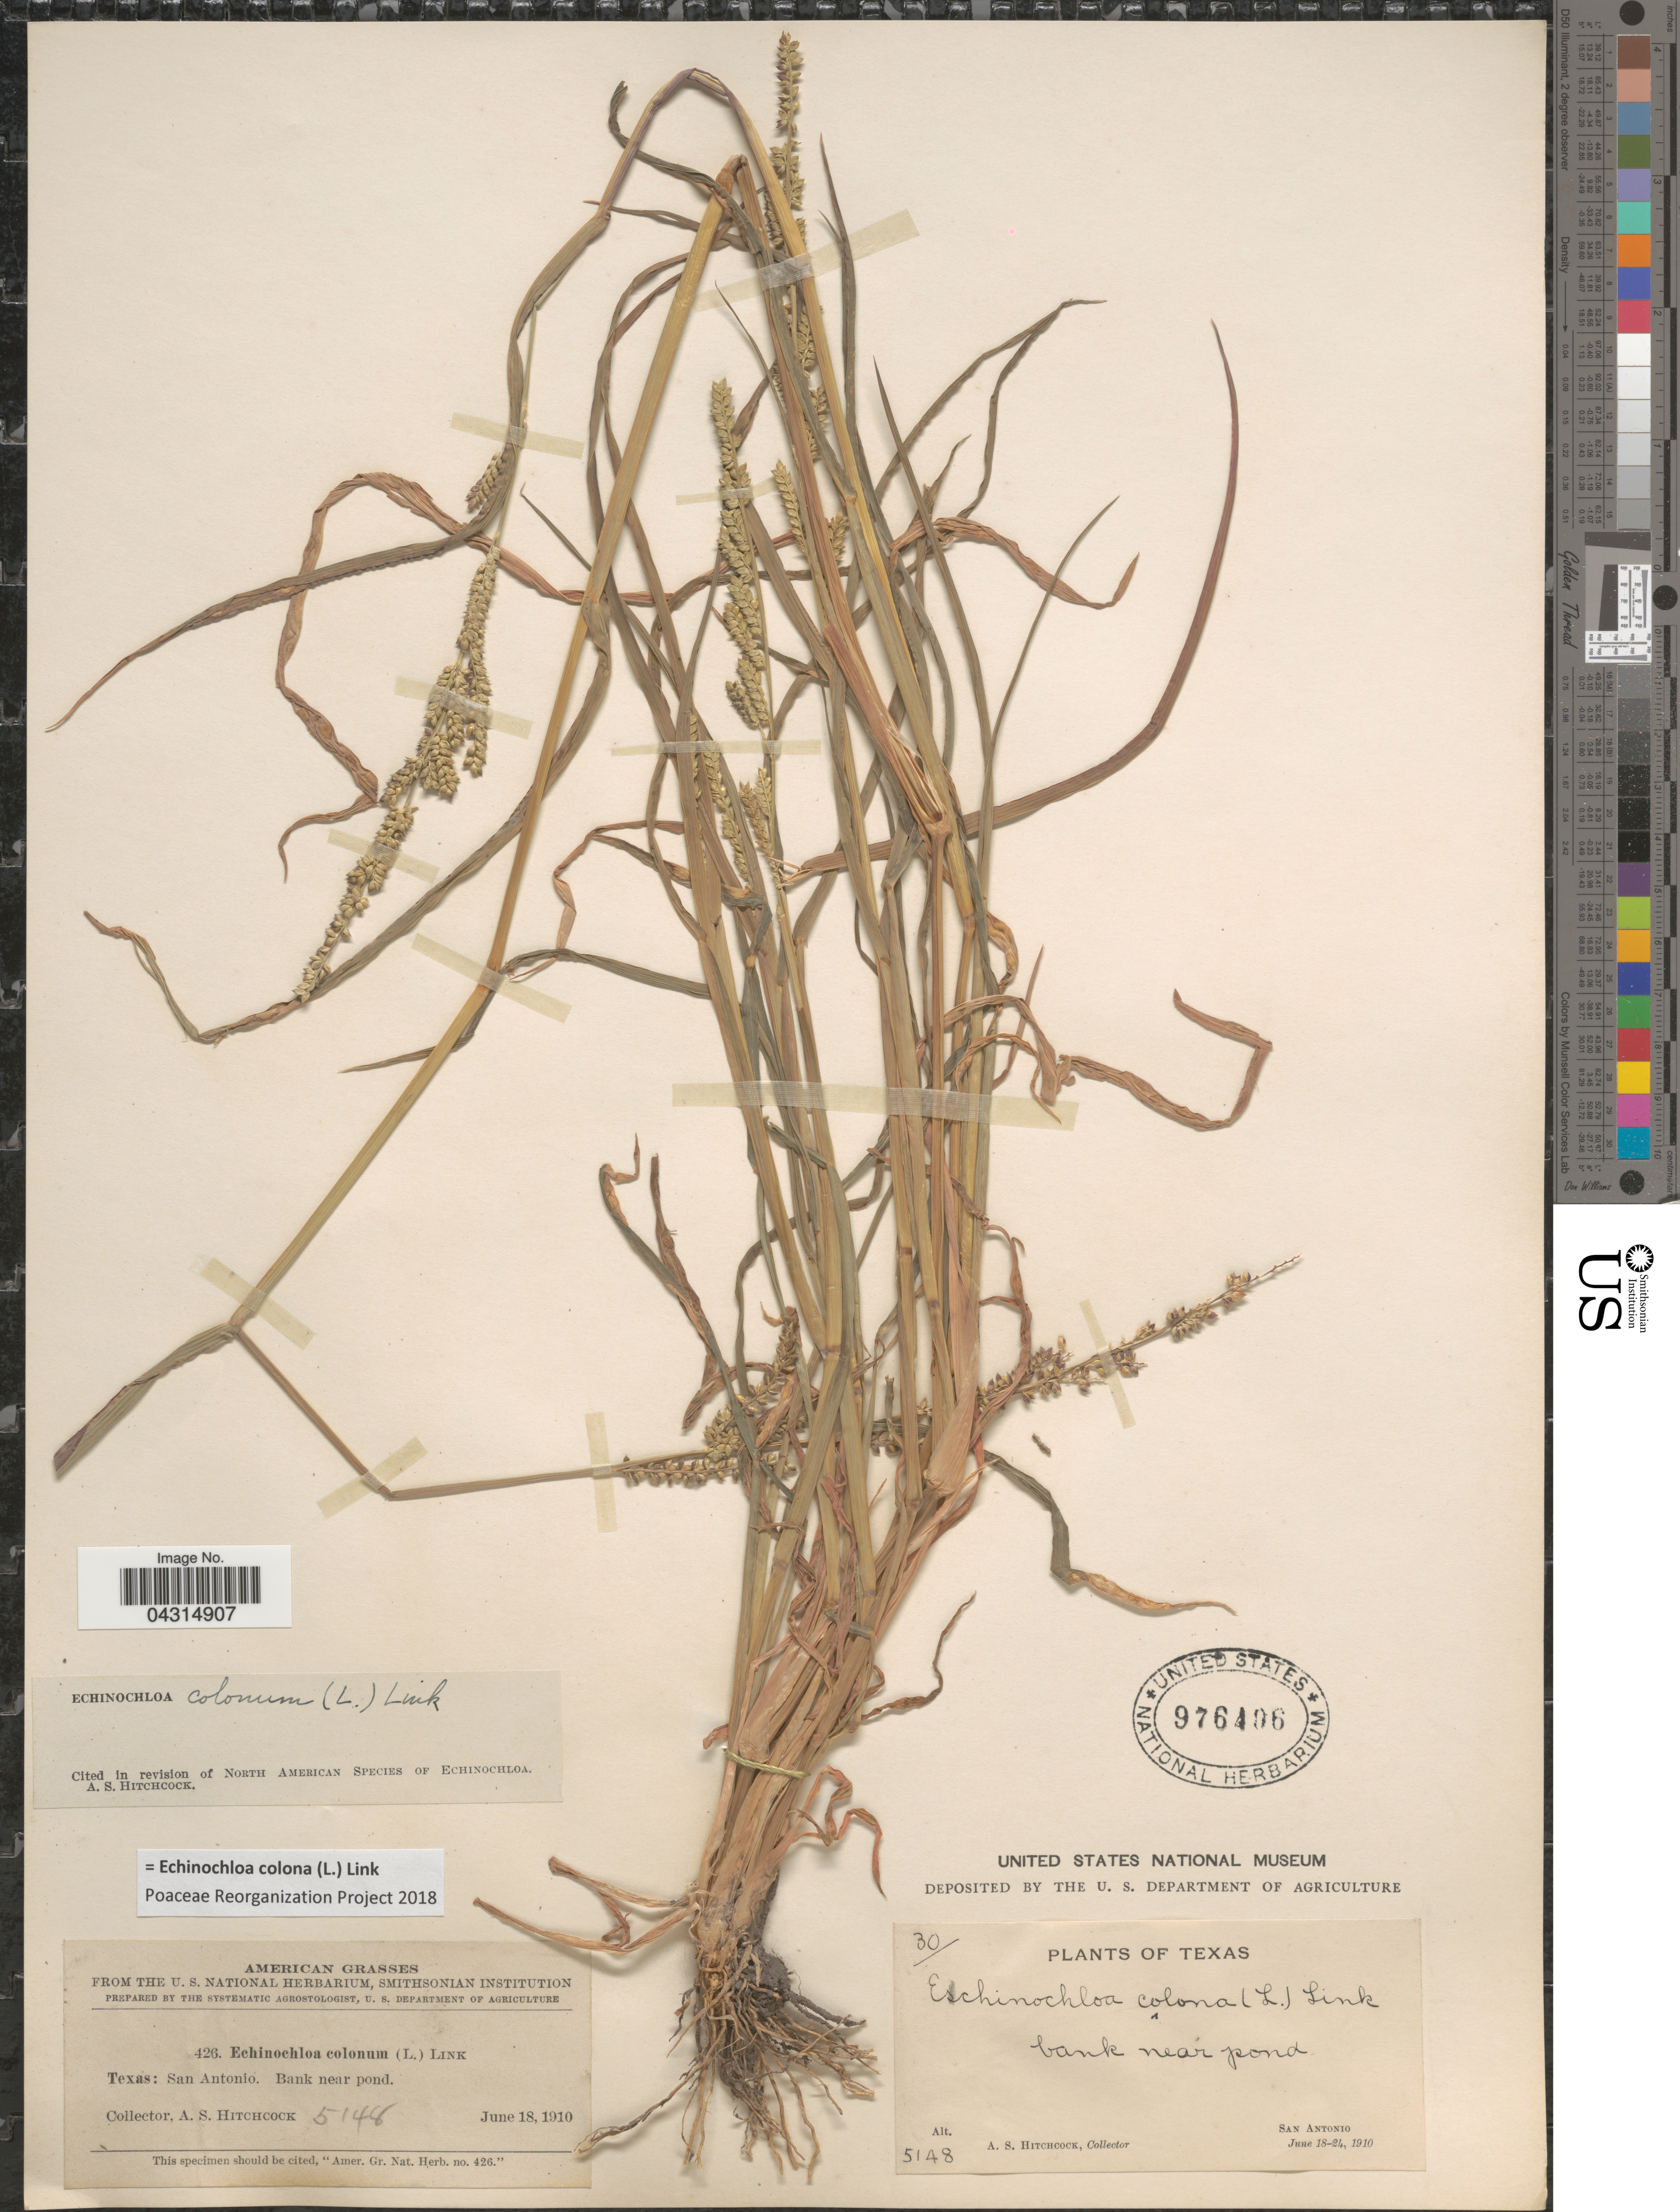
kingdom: Plantae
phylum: Tracheophyta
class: Liliopsida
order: Poales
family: Poaceae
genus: Echinochloa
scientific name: Echinochloa colona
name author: (L.) Link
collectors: A. S. Hitchcock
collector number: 5148/426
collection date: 1910-06-18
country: United States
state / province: Texas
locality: San Antonio. Bank near pond.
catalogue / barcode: US 976406